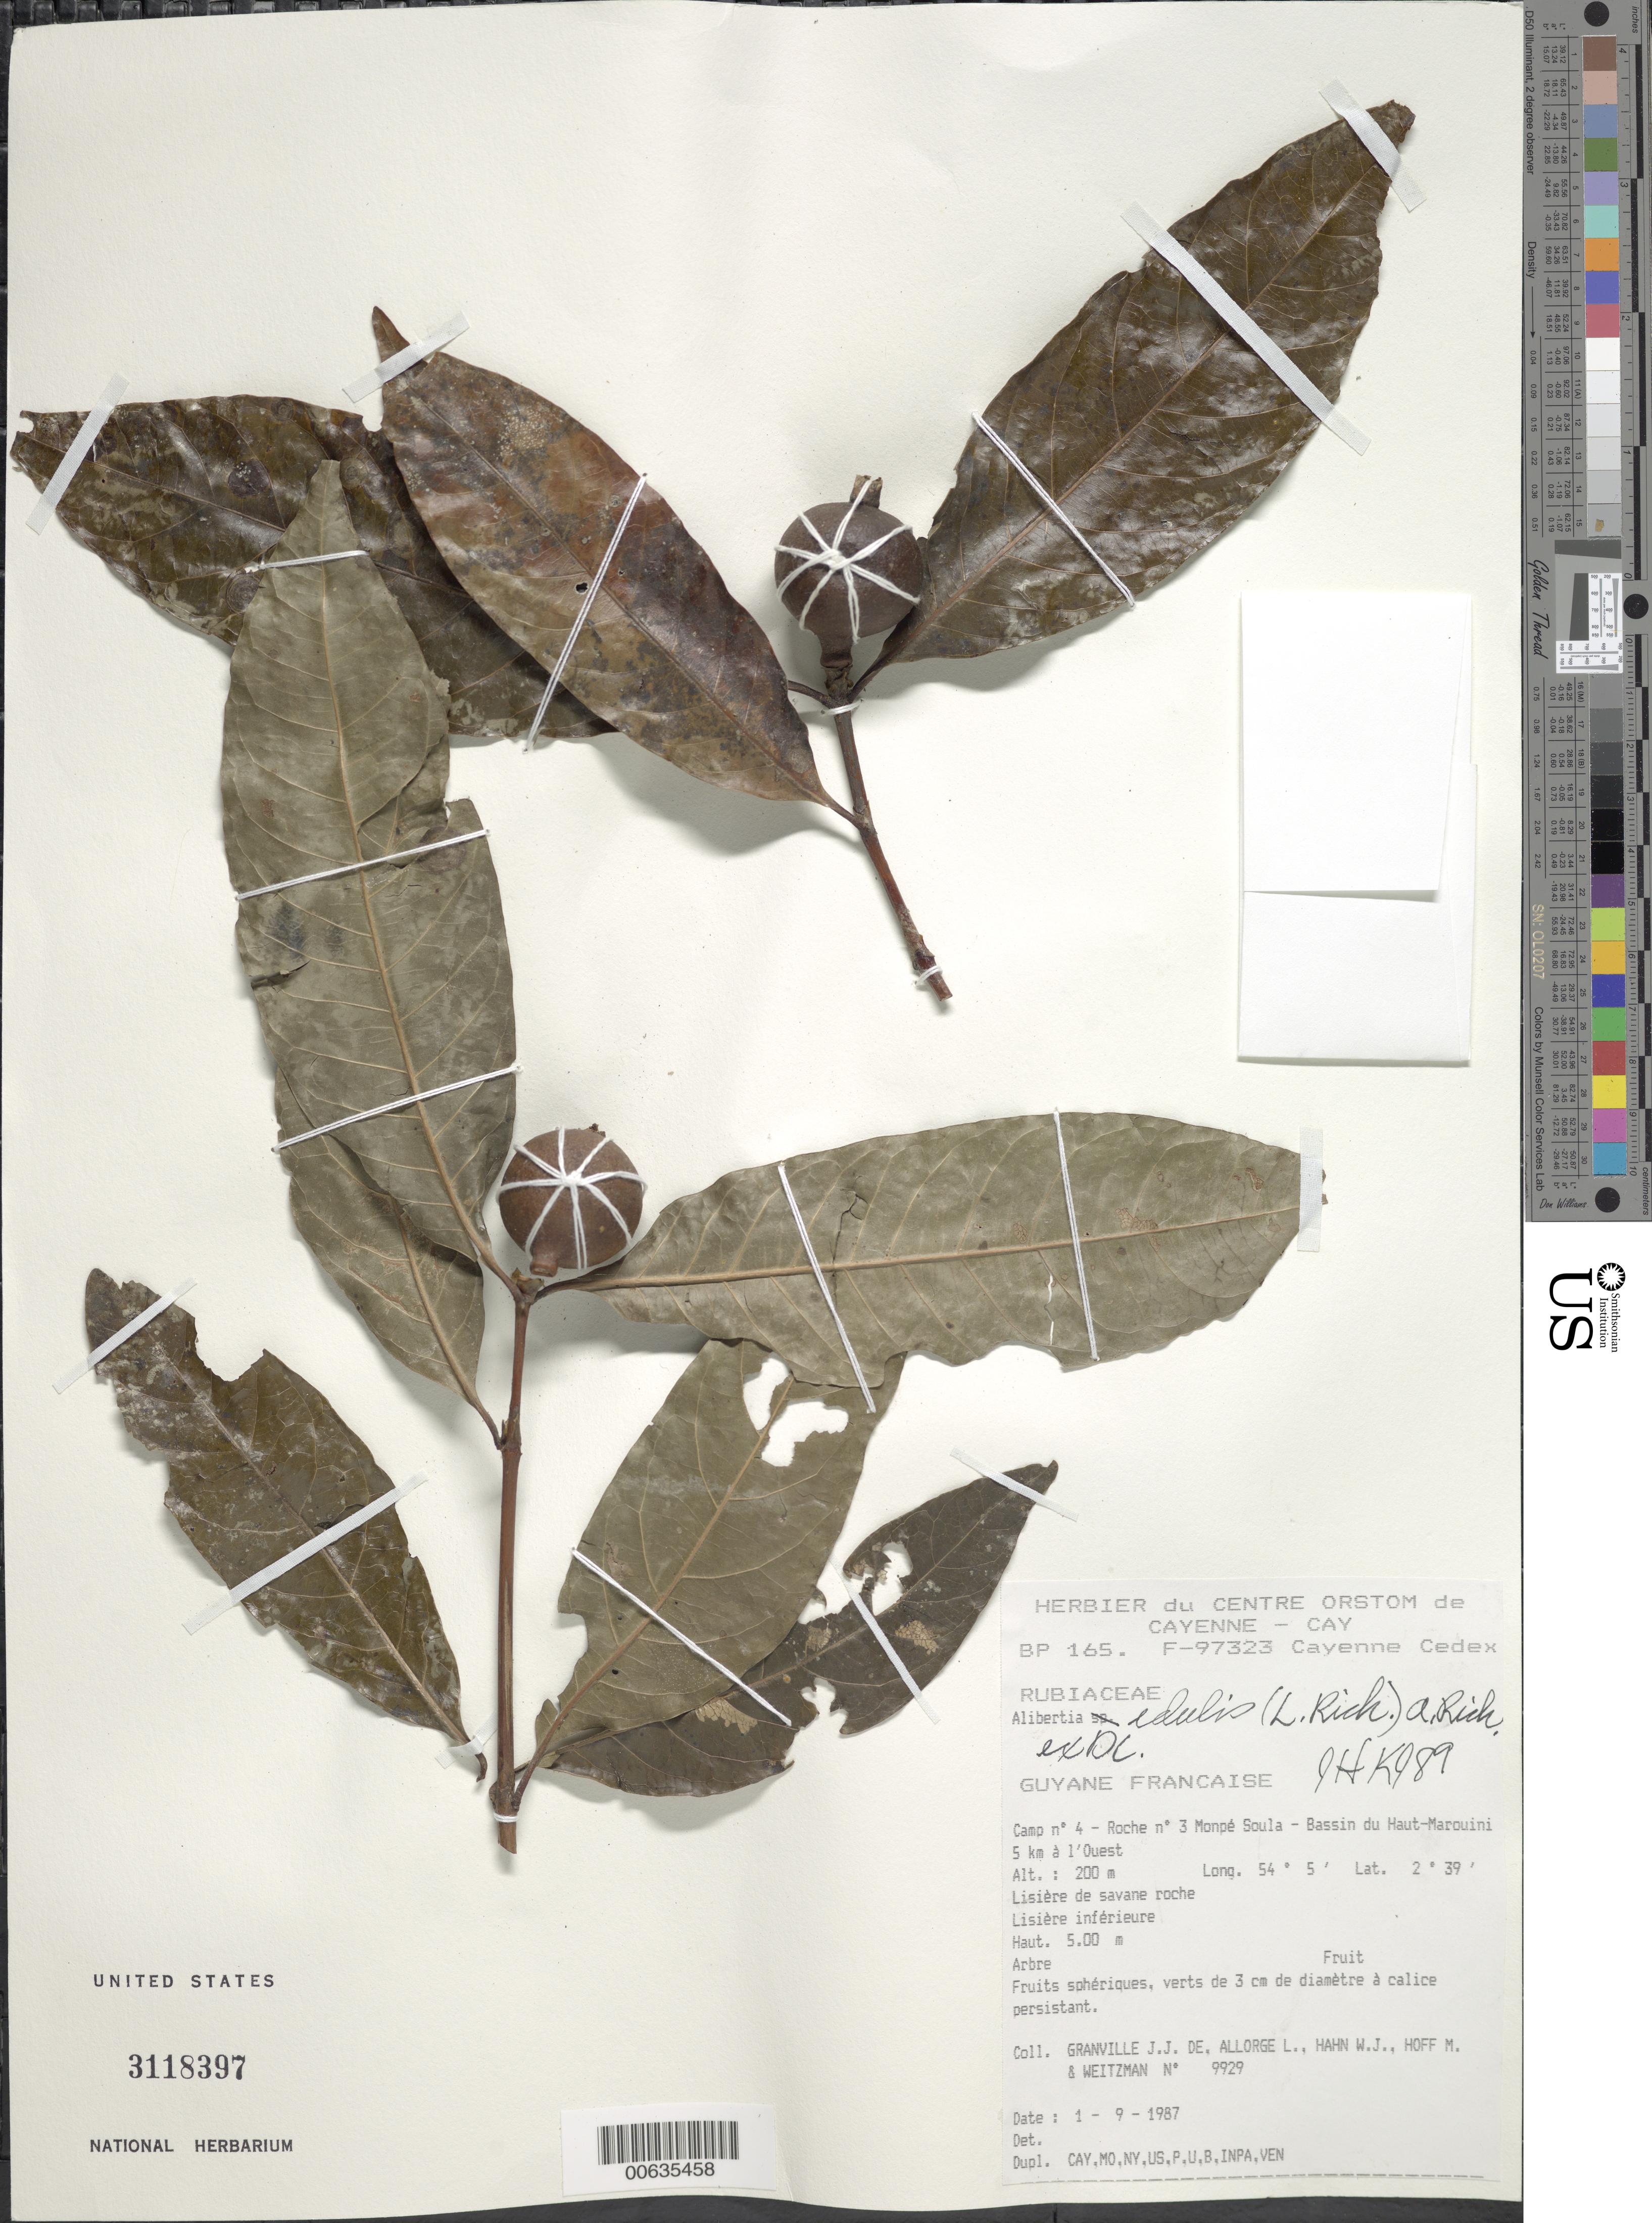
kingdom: Plantae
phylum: Tracheophyta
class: Magnoliopsida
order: Gentianales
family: Rubiaceae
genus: Alibertia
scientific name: Alibertia edulis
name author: (Rich.) A. Rich. ex DC.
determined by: Wurdack, Kenneth J., (US), Smithsonian Institution - National Museum of Natural History (UNITED STATES)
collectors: J.-J. de Granville, L. Allorge, W. J. Hahn, M. Hoff & A. L. Weitzman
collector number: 9929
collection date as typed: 1-Sep-90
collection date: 1990-09-01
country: French Guiana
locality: Monpé Soula, Camp #4, roche no. 3; Bassin du Haut-Marouini, 5 km W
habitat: Rocky savanna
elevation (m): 200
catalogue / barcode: US 3118397